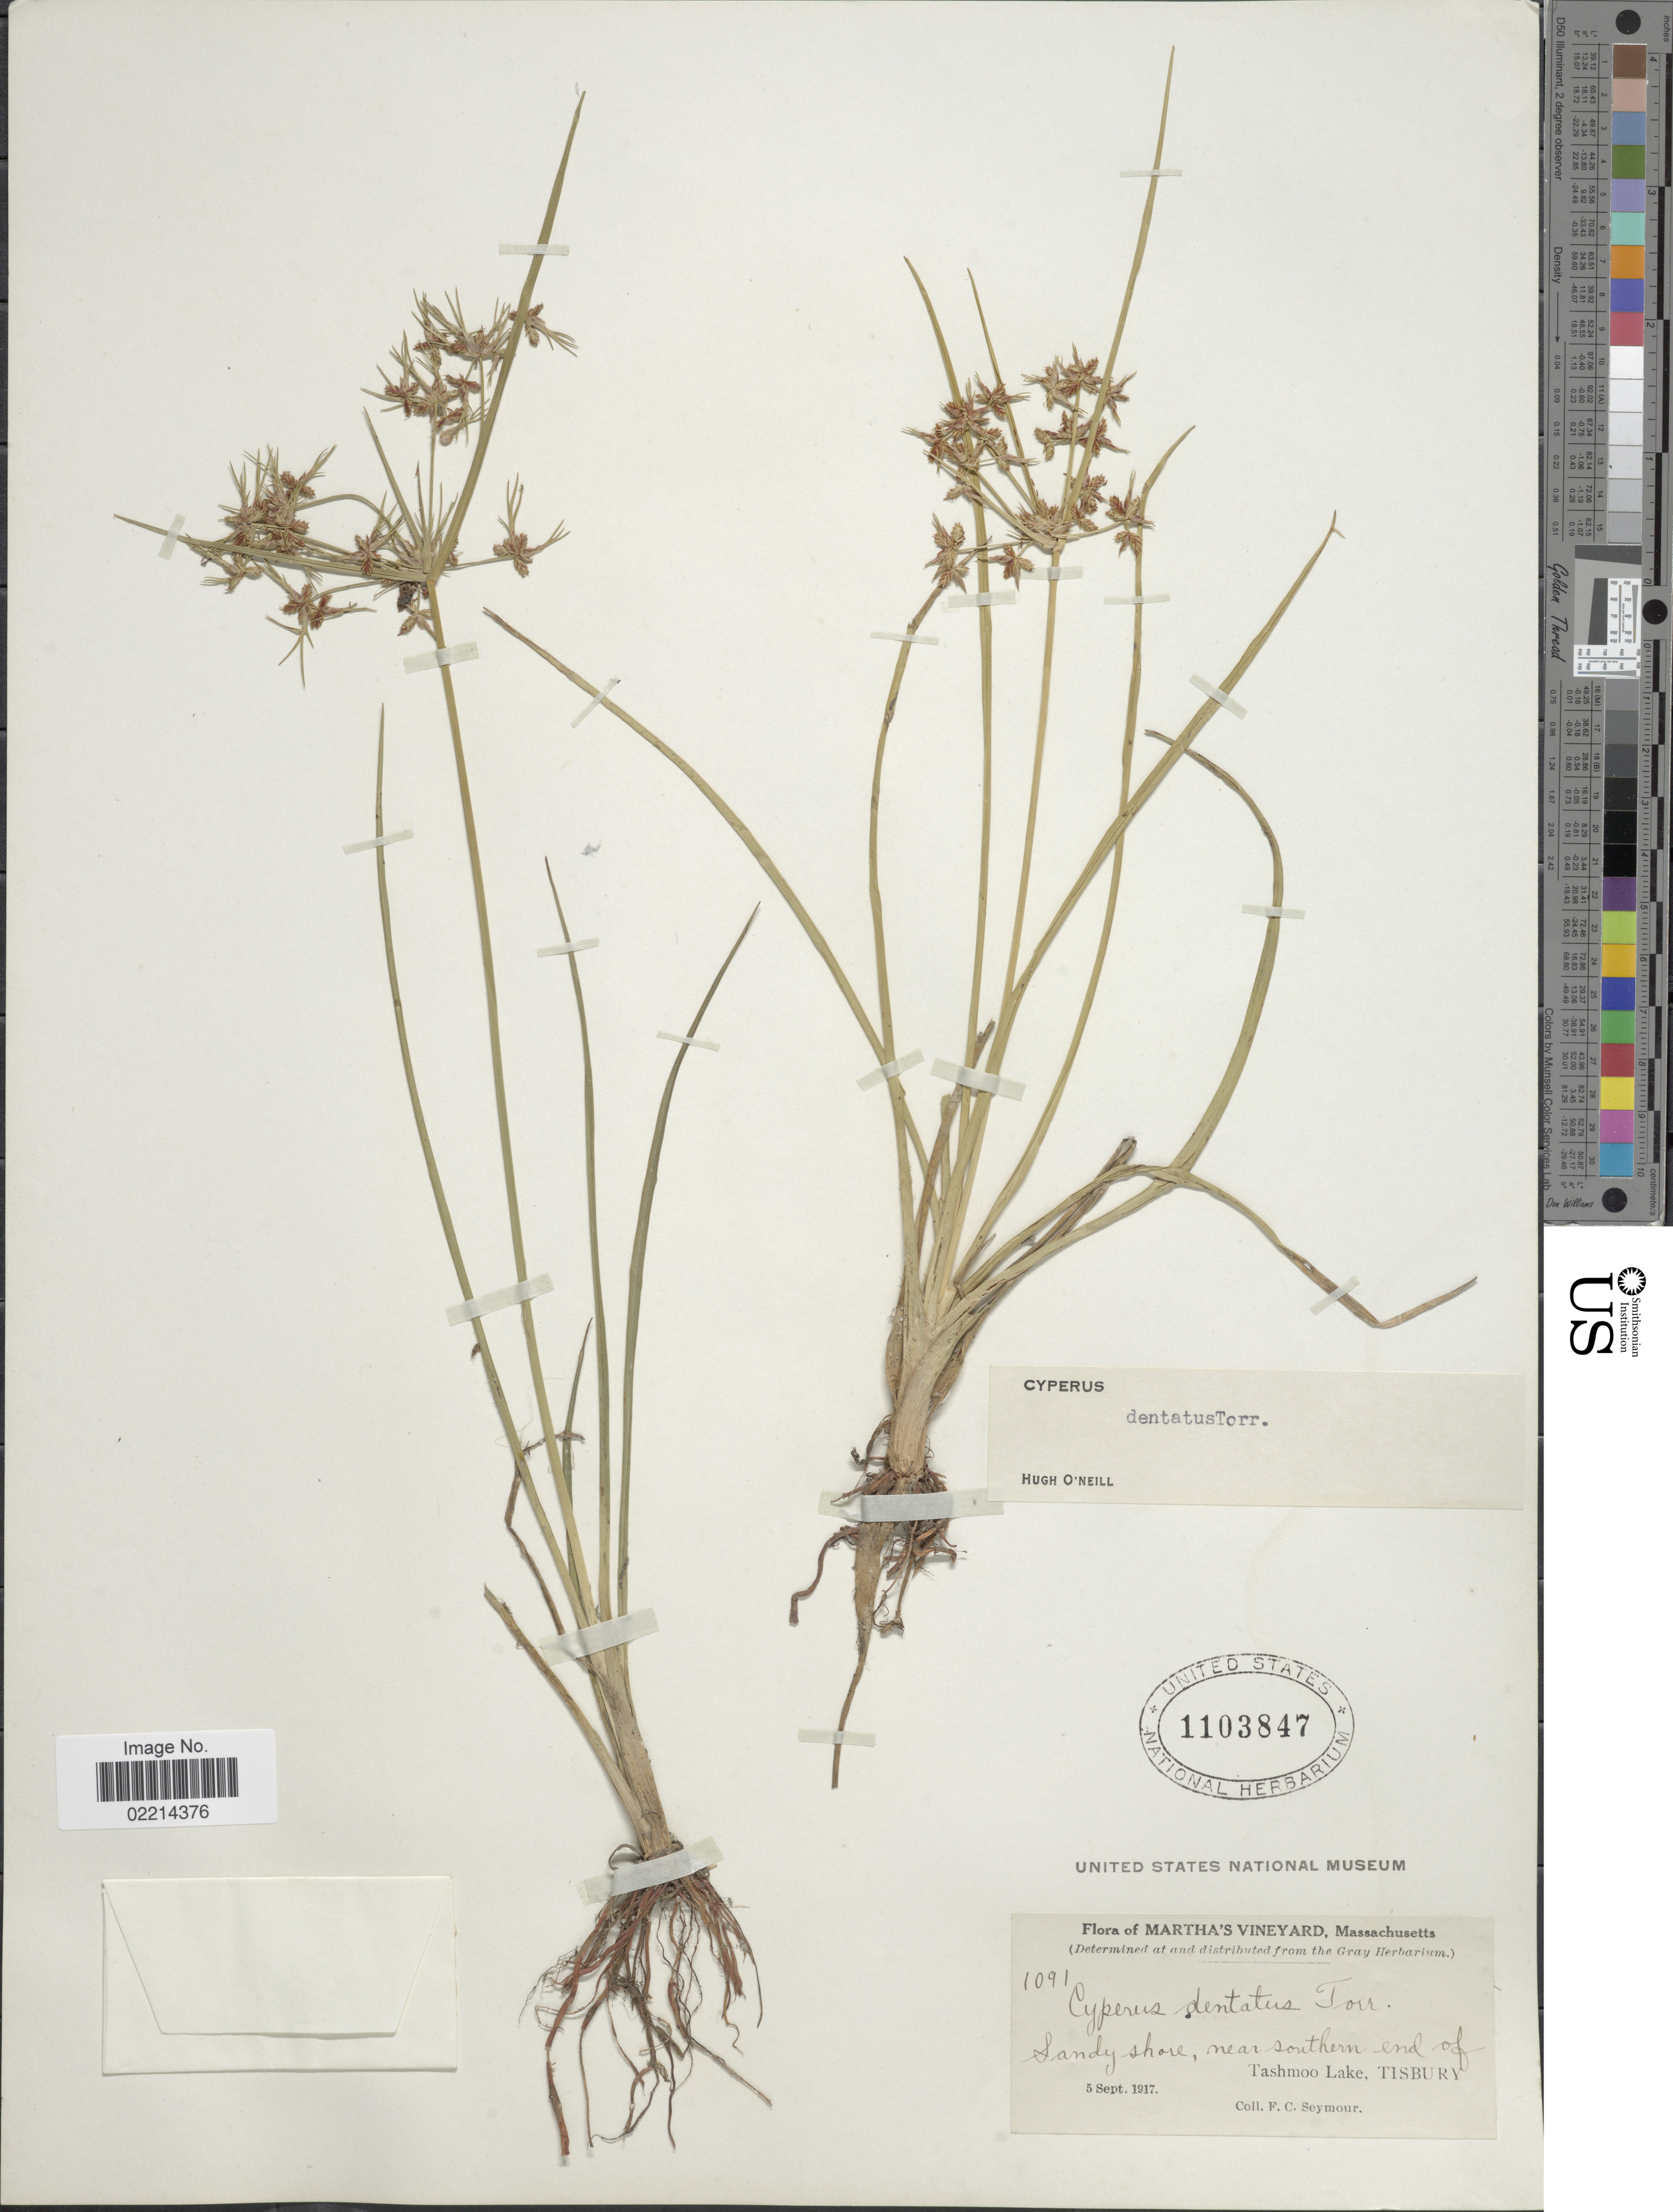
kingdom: Plantae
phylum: Tracheophyta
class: Liliopsida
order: Poales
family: Cyperaceae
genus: Cyperus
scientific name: Cyperus dentatus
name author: Torr.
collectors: F. C. Seymour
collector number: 1091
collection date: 1917-09-05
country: United States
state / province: Massachusetts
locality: Martha's Vineyard, Sandy shore, near southern end of Tashmoo Lake, Tisbury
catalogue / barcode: US 1103847